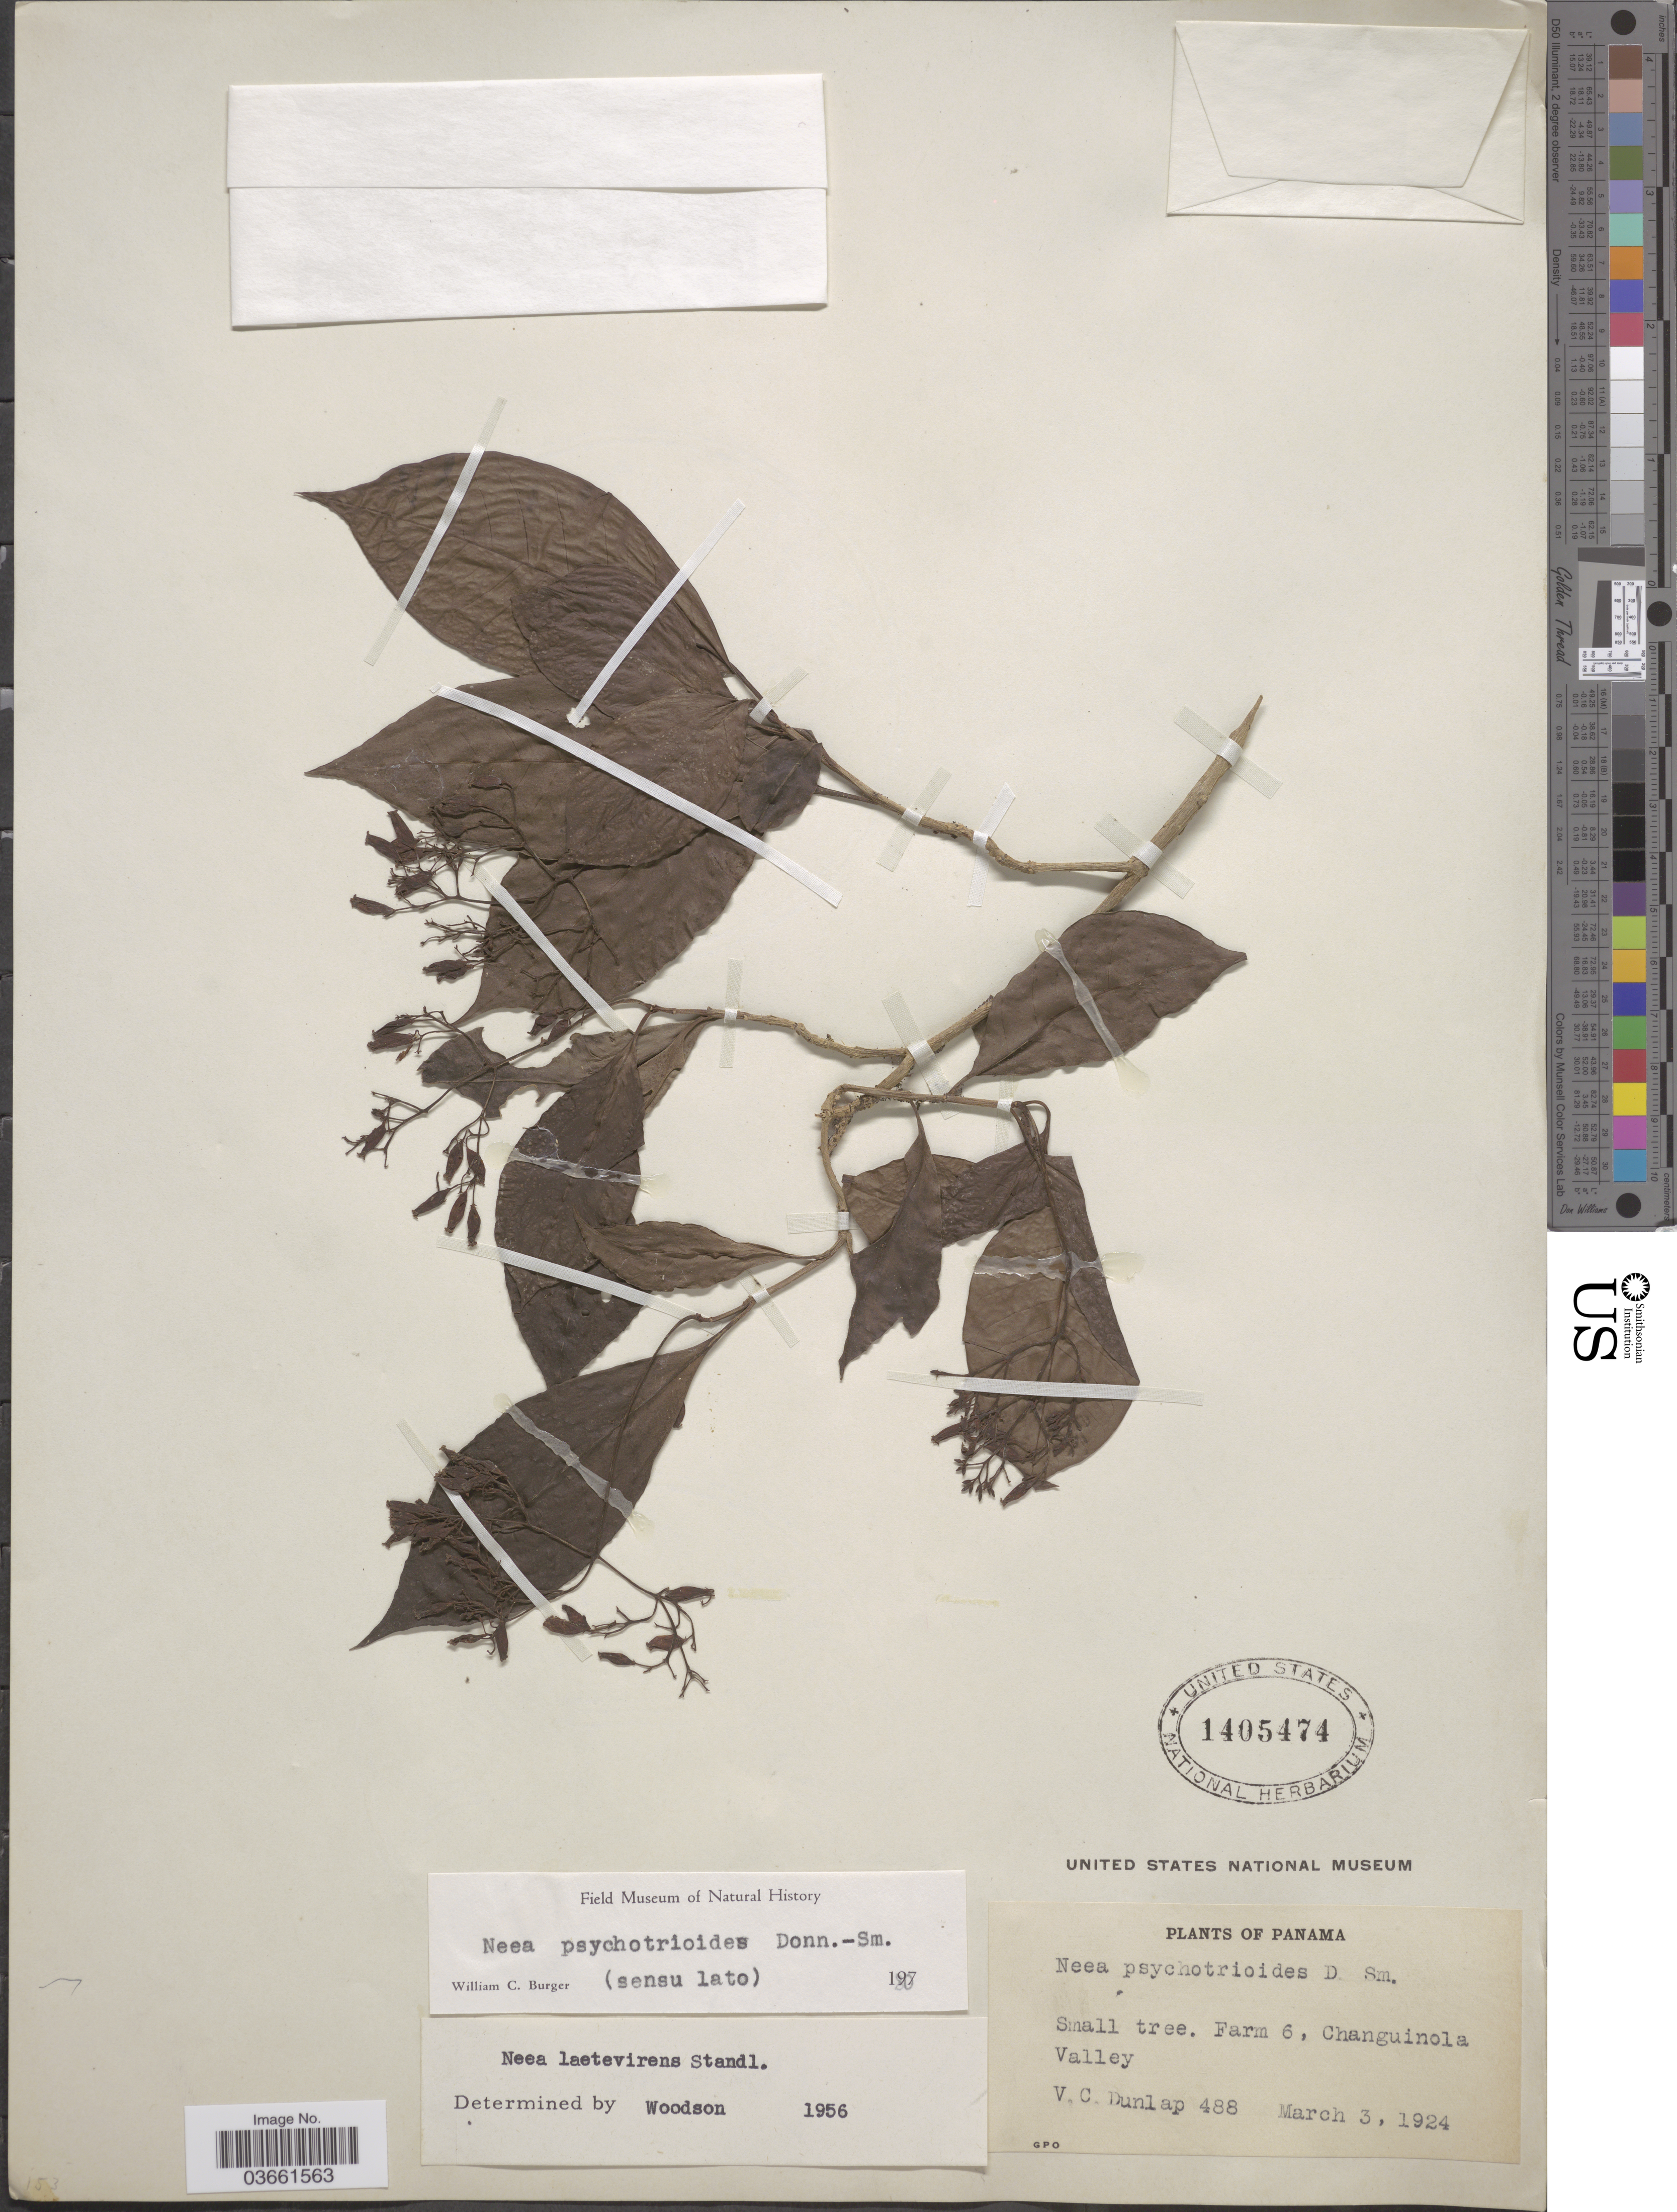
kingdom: Plantae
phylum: Tracheophyta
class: Magnoliopsida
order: Caryophyllales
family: Nyctaginaceae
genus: Neea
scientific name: Neea psychotrioides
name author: Donn. Sm.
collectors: V. C. Dunlap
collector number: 488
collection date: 1924-03-03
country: Panama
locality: Farm 6, Changuinola Valley.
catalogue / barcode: US 1405474